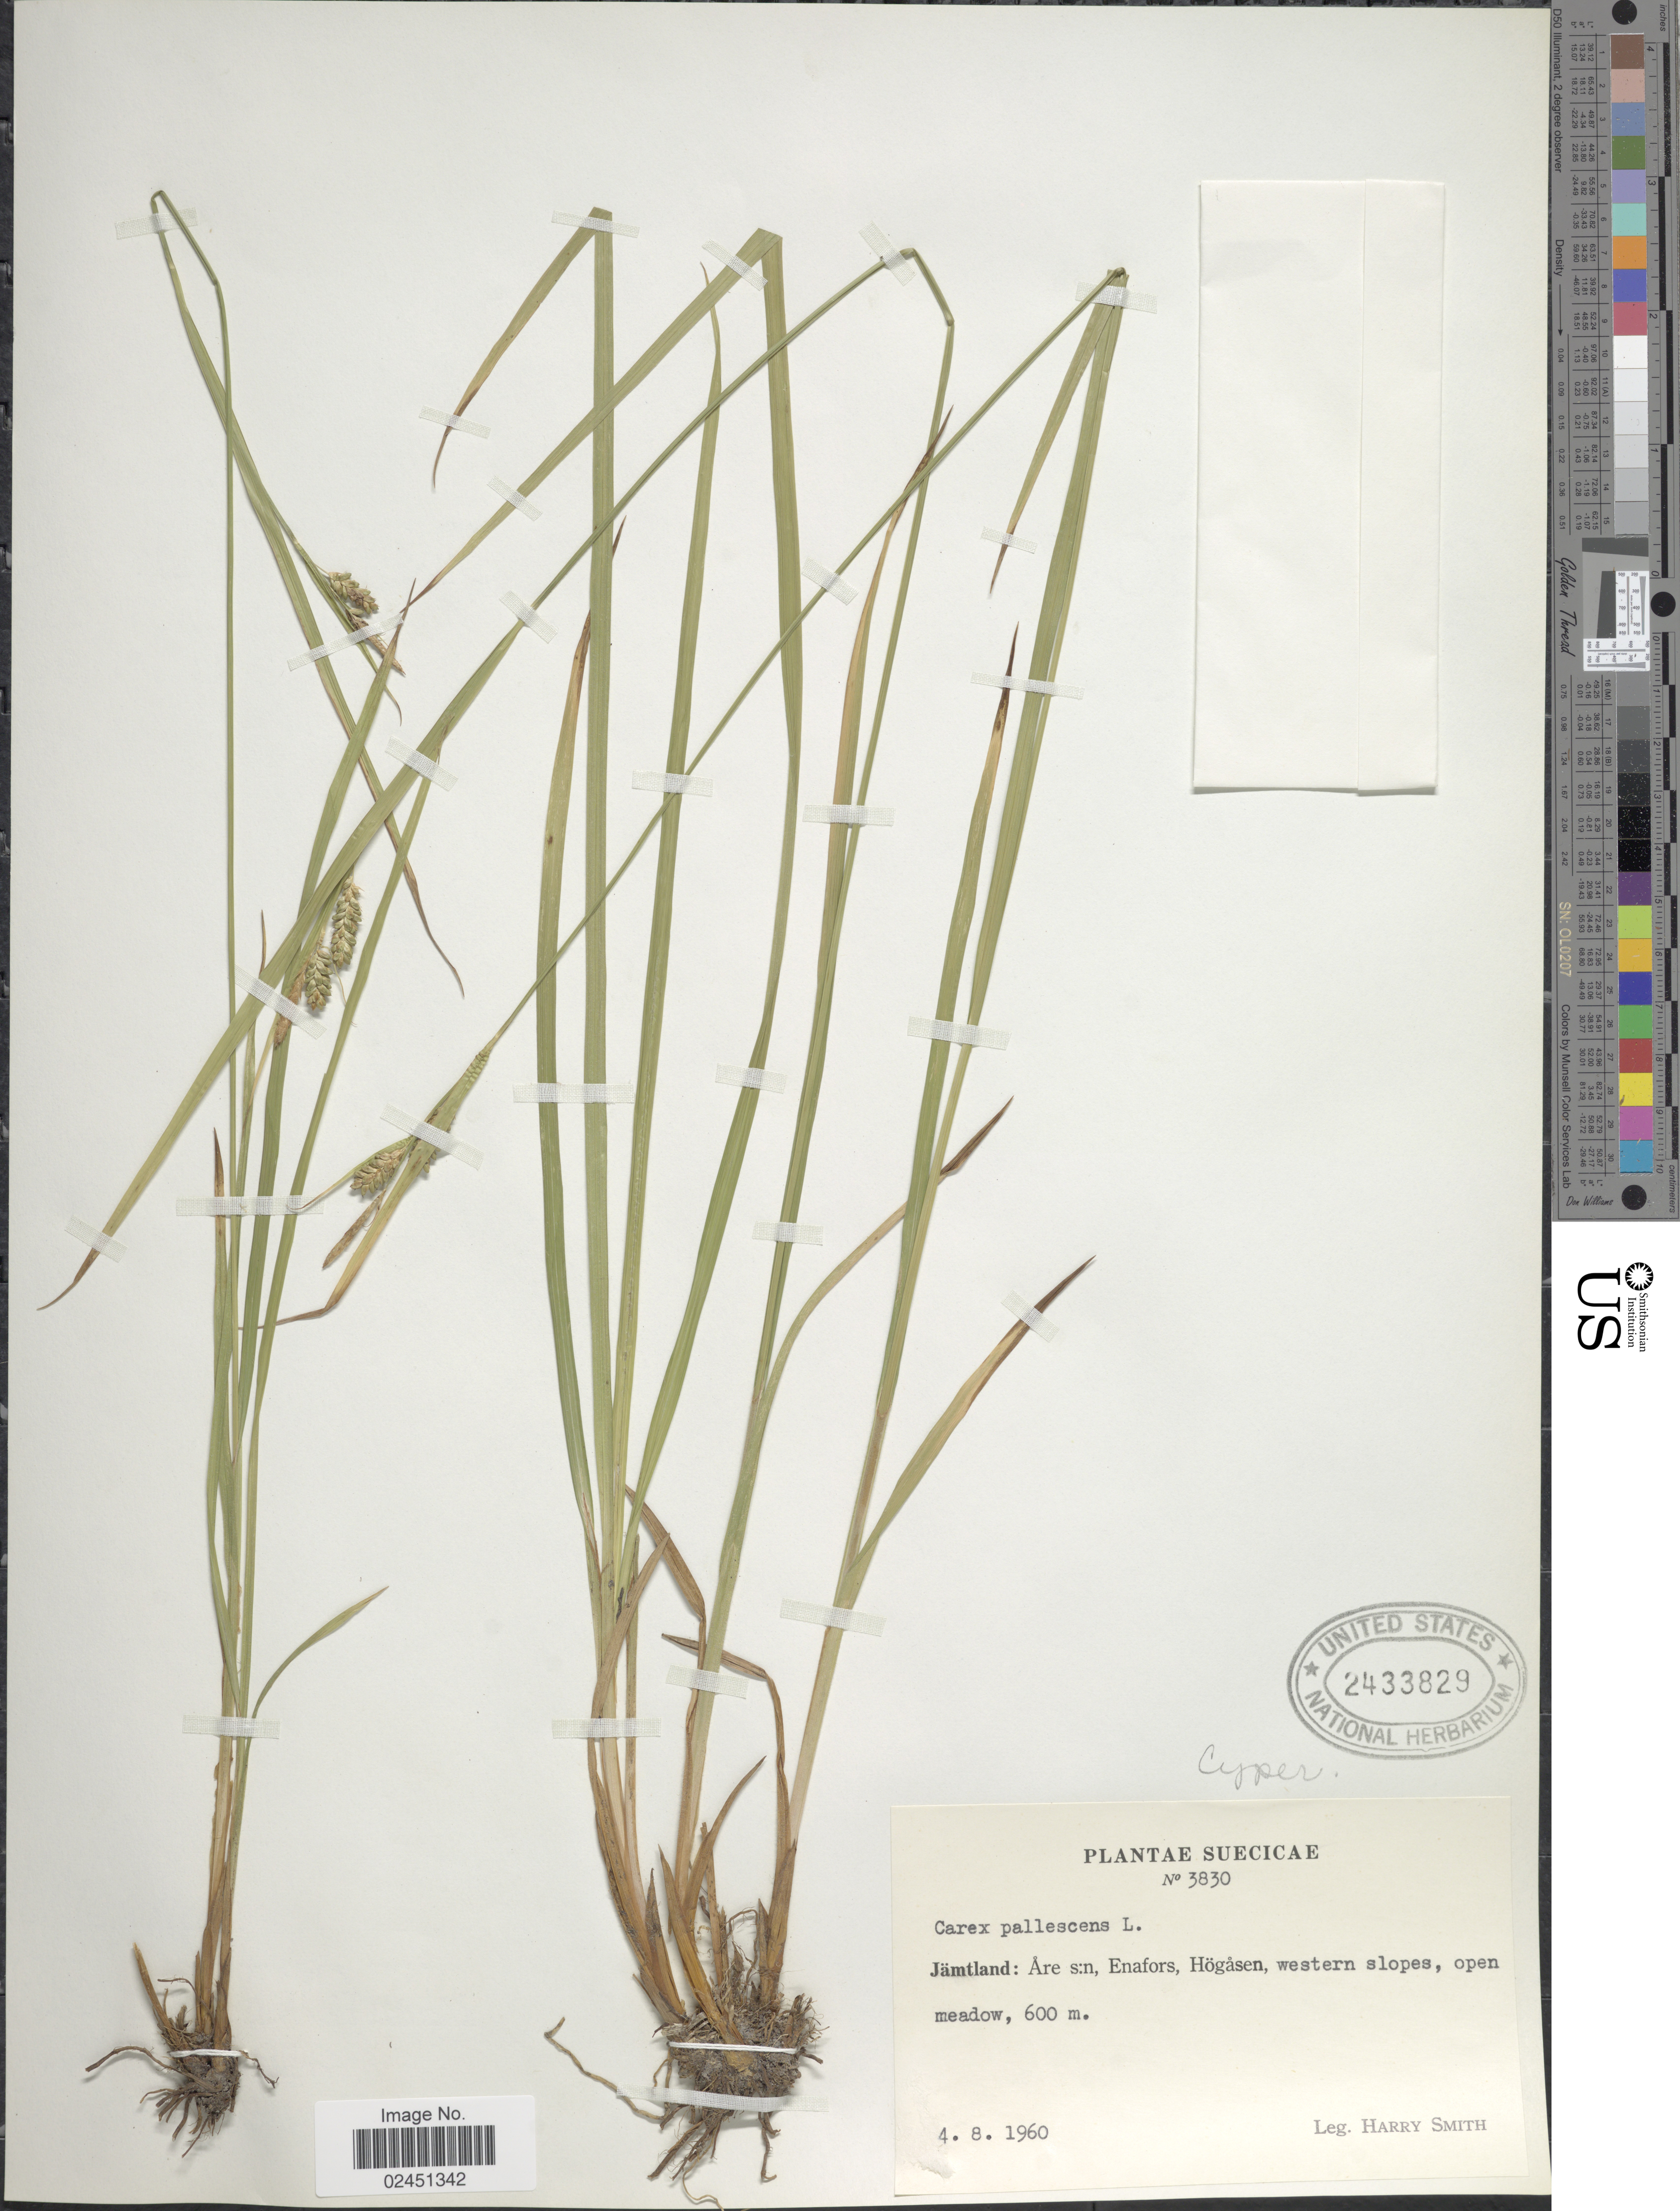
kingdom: Plantae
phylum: Tracheophyta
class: Liliopsida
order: Poales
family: Cyperaceae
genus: Carex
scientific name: Carex pallescens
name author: L.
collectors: H. Smith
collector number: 3830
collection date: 1960-08-04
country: Sweden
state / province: Jämtland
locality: Jamtland, Are s: n, Enafors, Hogasen, western slopes, open meadow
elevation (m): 600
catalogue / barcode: US 2433829